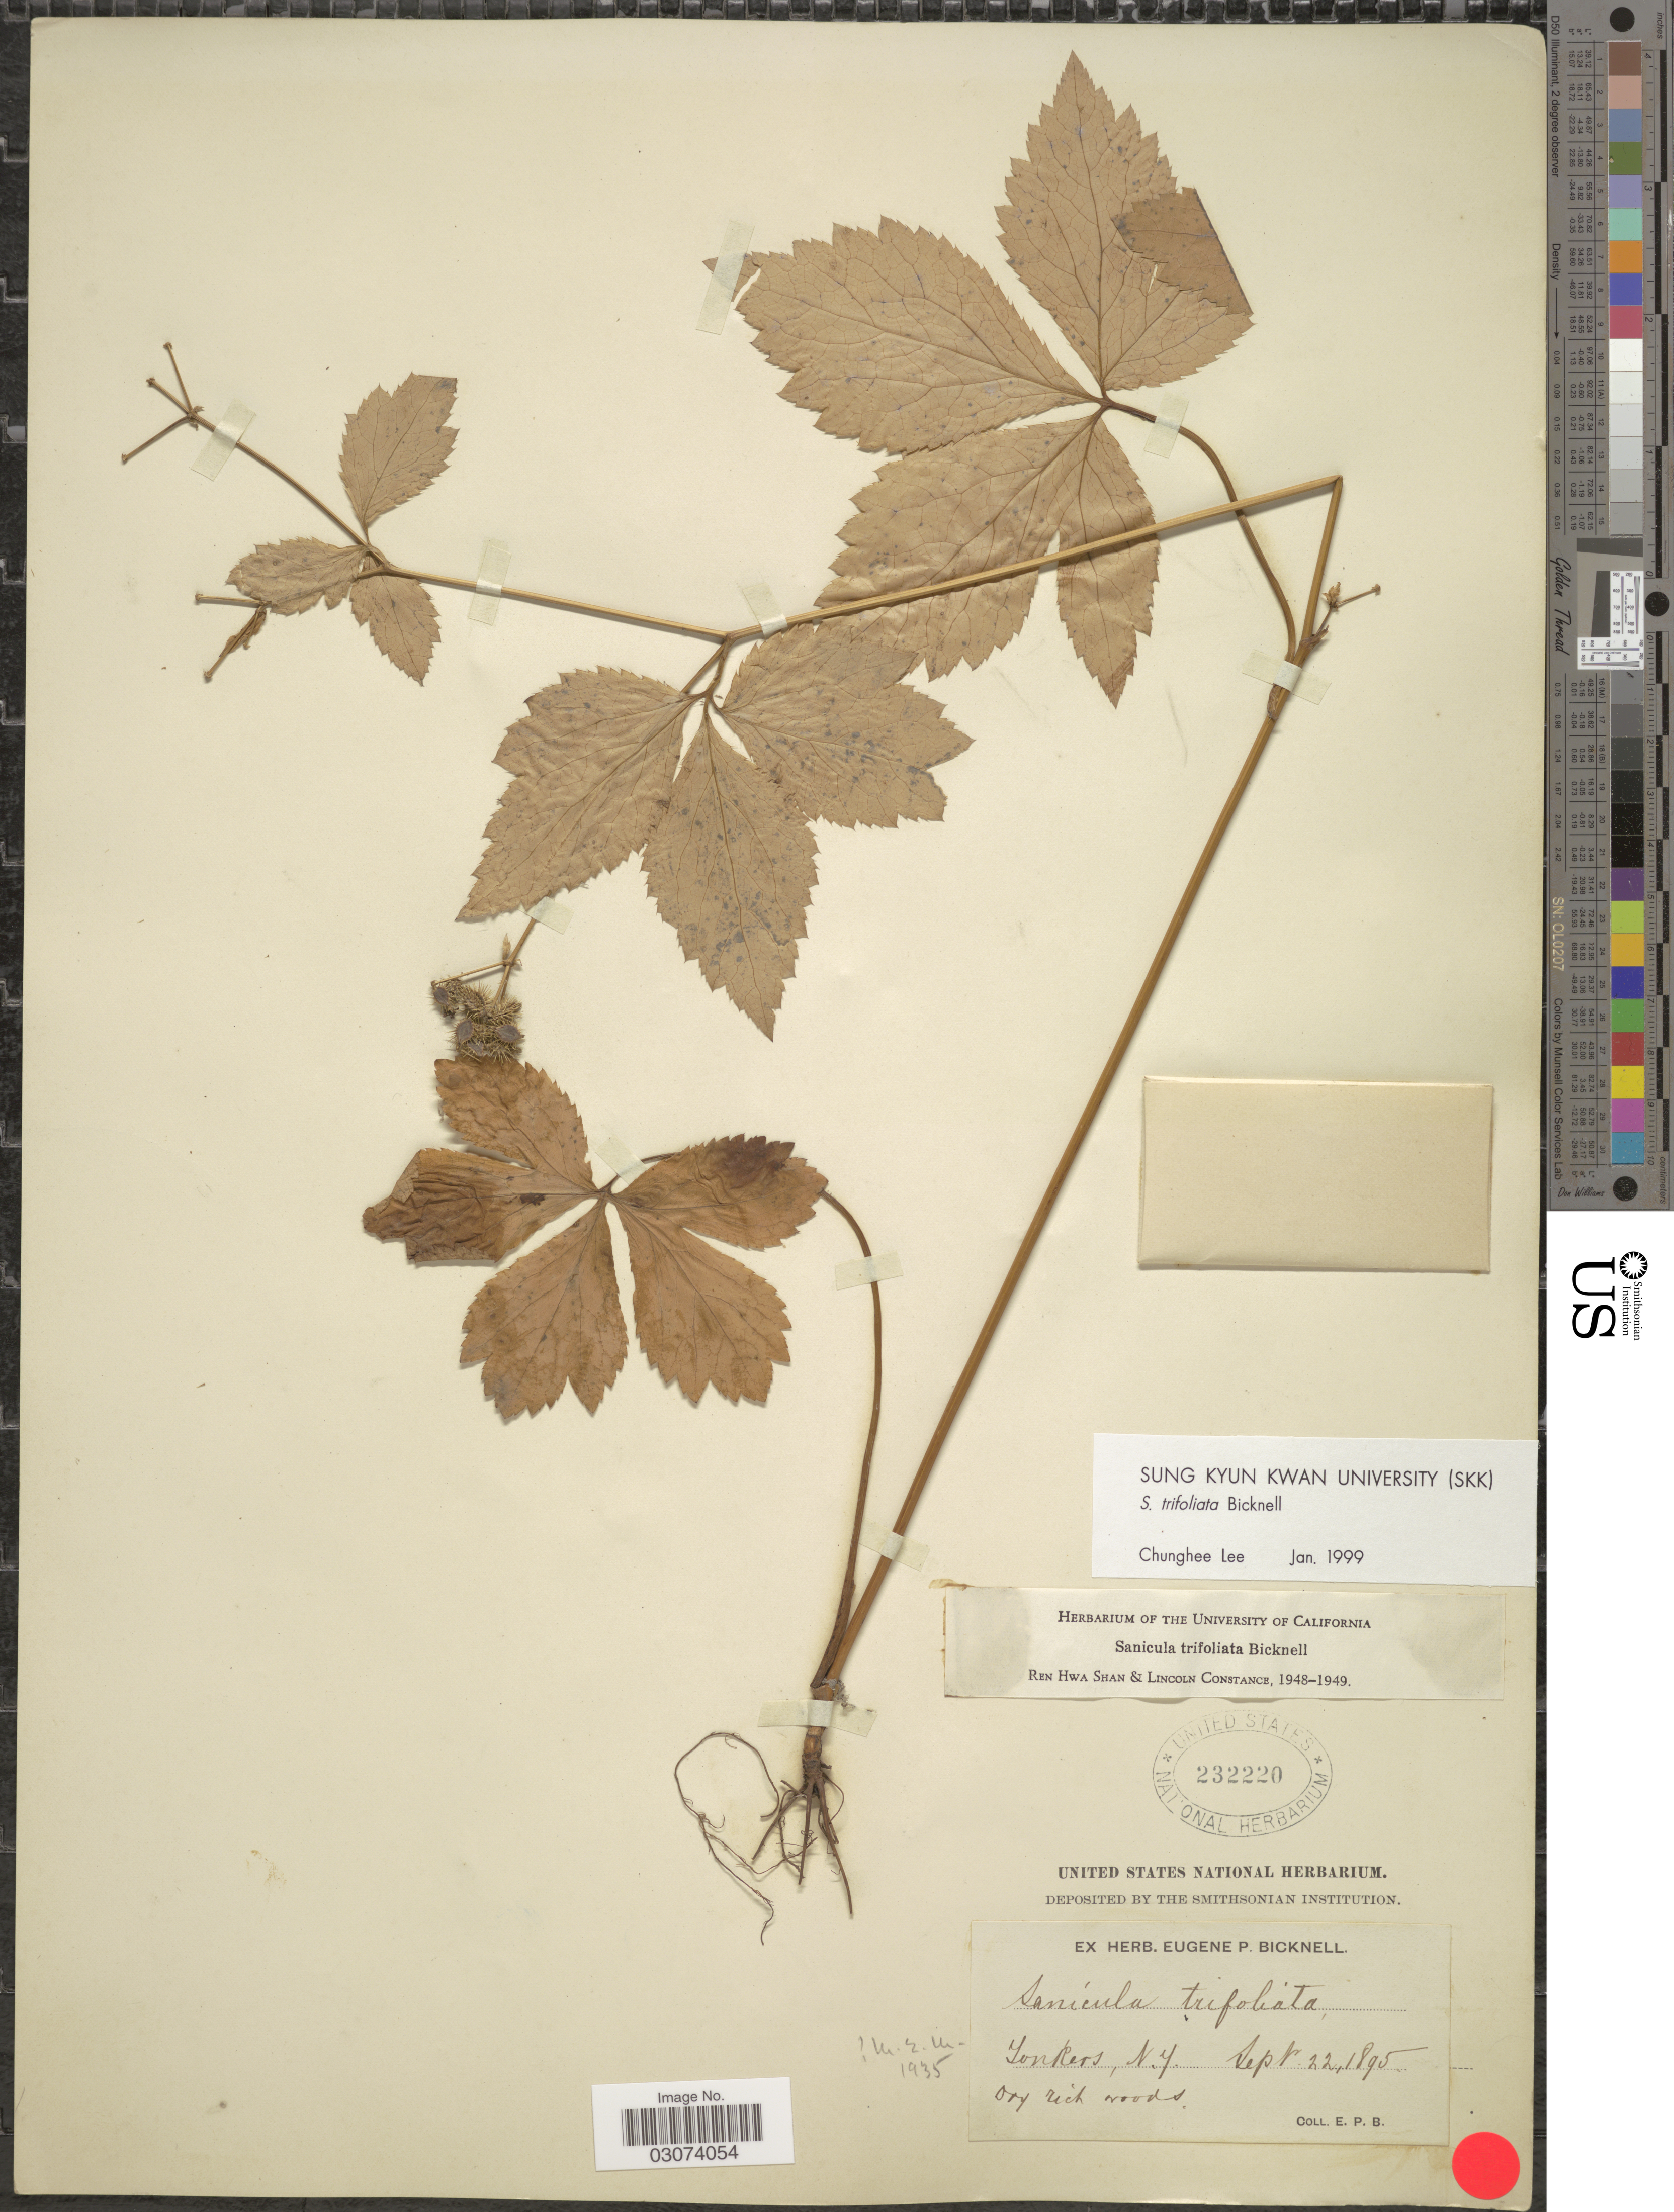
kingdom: Plantae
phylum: Tracheophyta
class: Magnoliopsida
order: Apiales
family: Apiaceae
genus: Sanicula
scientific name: Sanicula trifoliata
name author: E.P. Bicknell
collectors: E. P. Bicknell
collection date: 1895-09-22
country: United States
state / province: New York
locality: Yonkers.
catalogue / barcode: US 232220